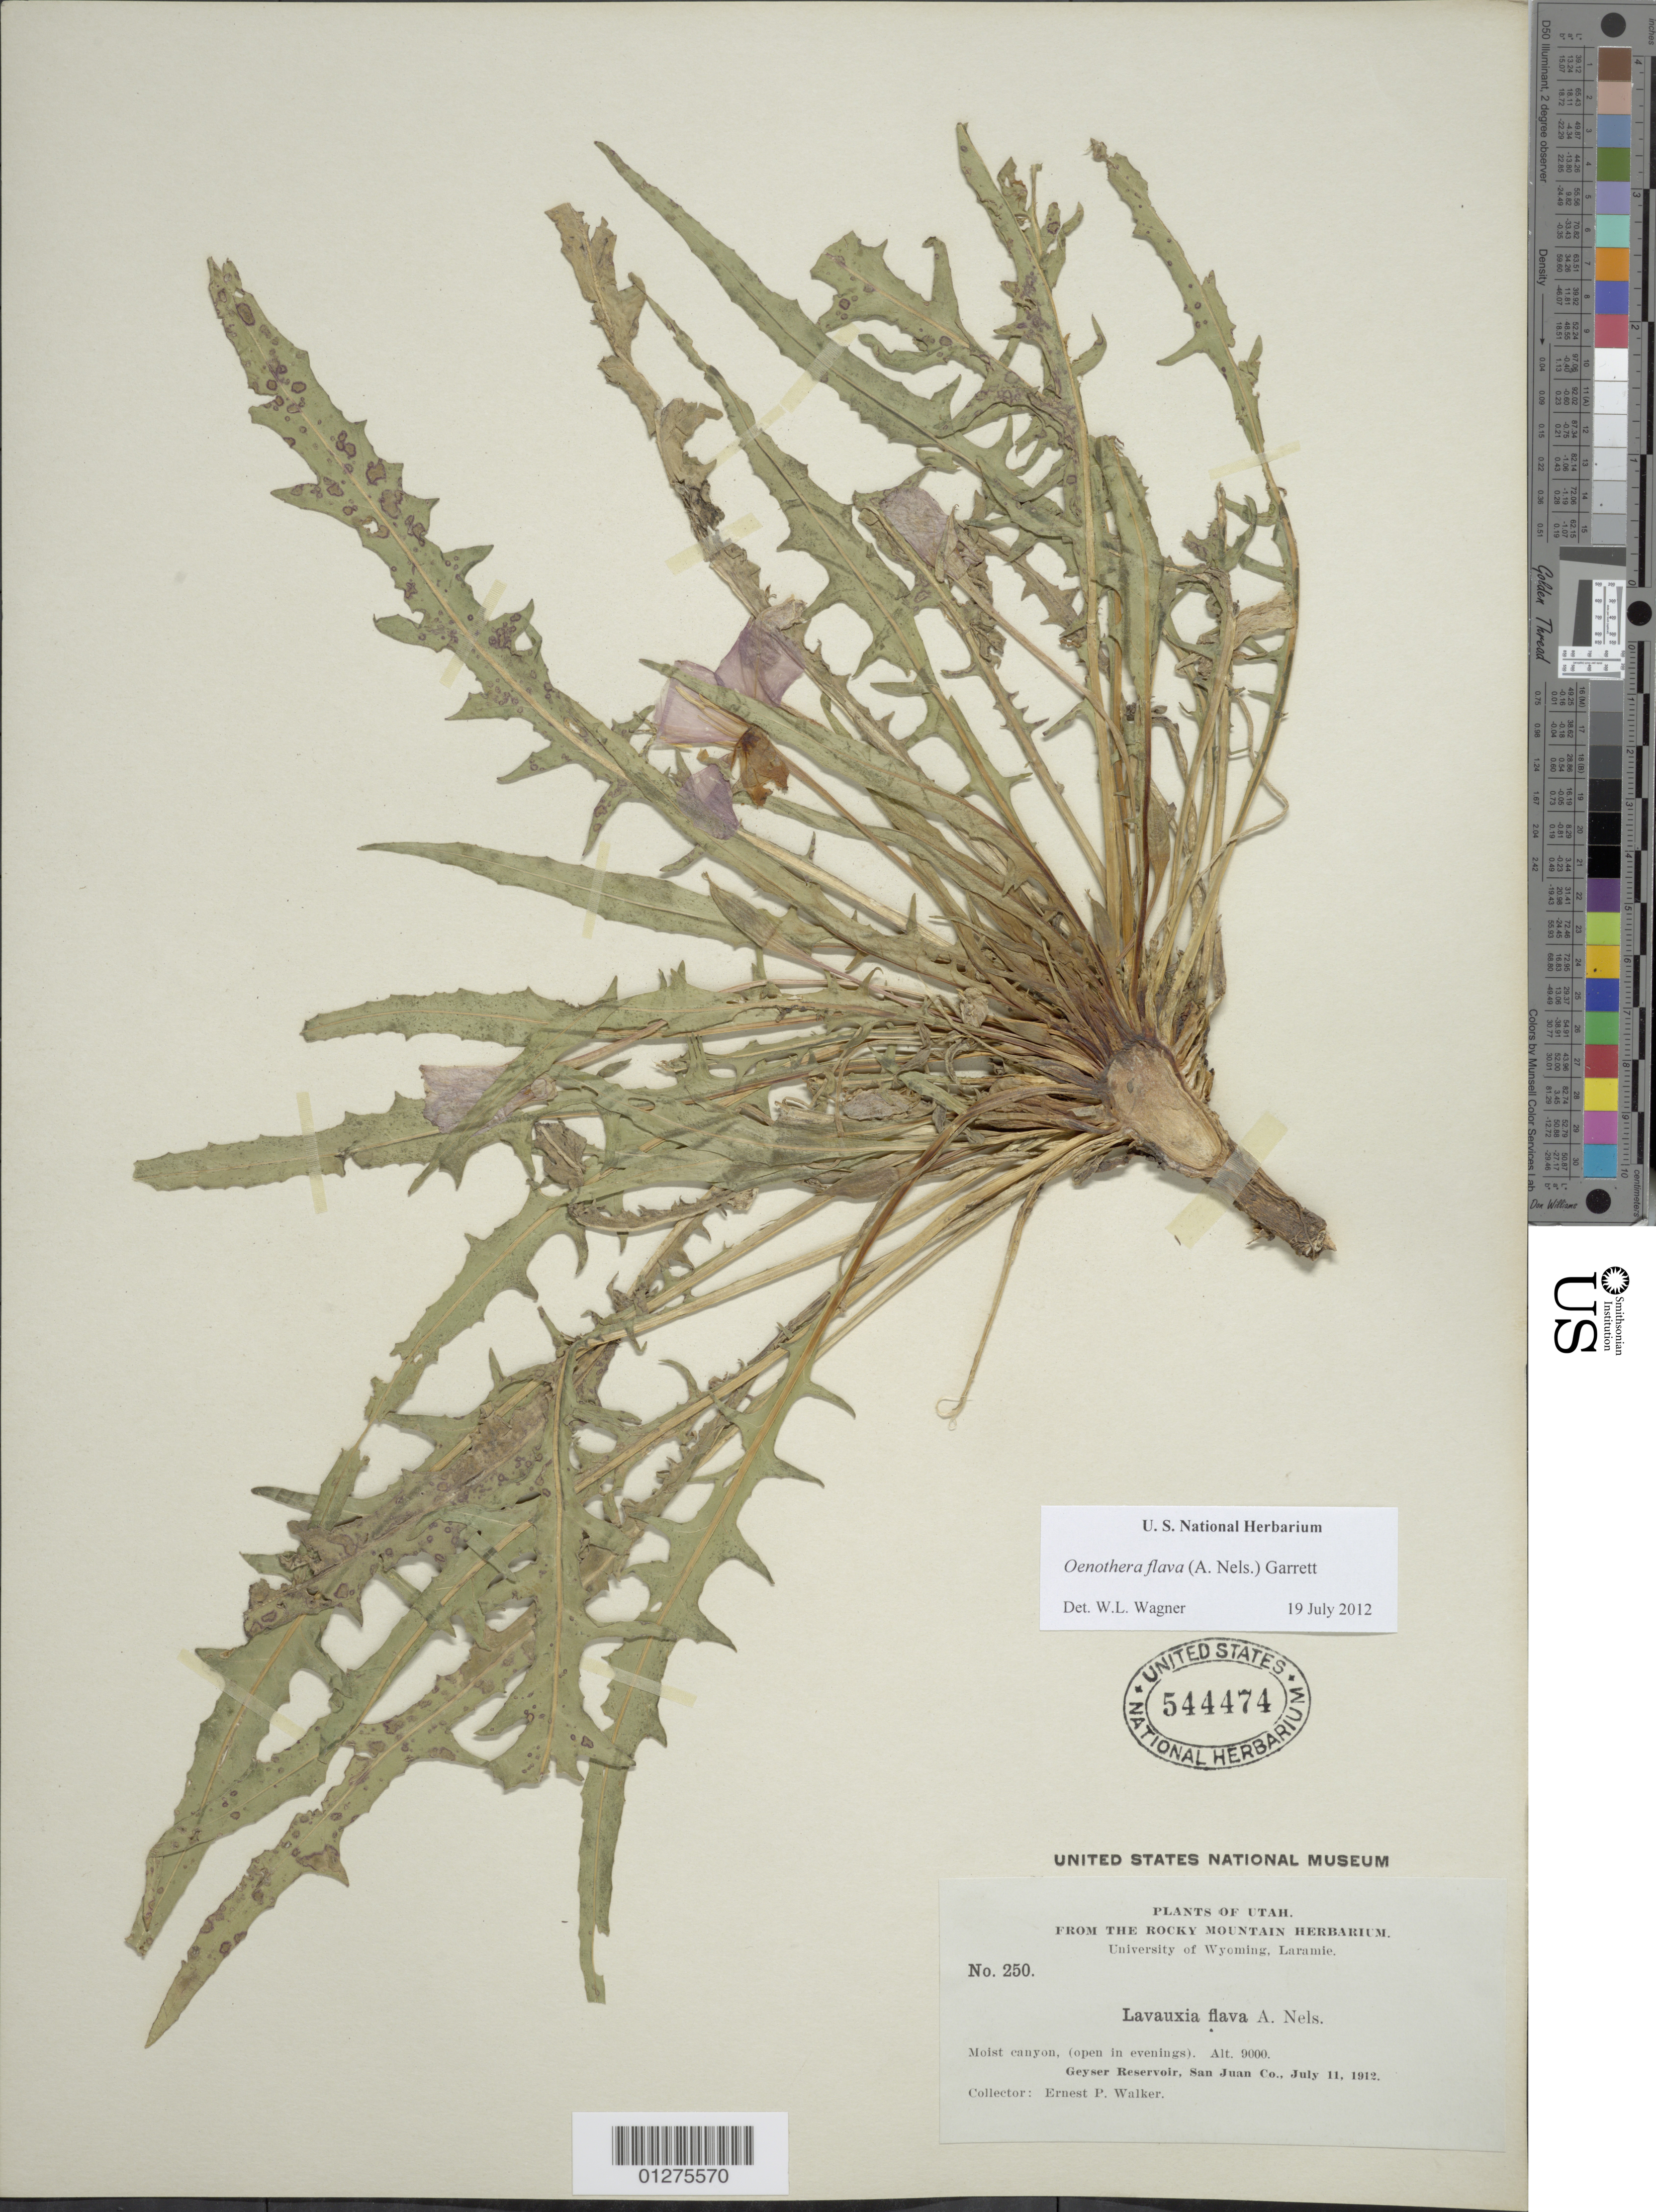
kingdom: Plantae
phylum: Tracheophyta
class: Magnoliopsida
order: Myrtales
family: Onagraceae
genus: Oenothera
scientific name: Oenothera flava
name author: (A. Nelson) Garrett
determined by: Wagner, W. L., (BOT), Smithsonian Institution - National Museum of Natural History (UNITED STATES)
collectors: E. Walker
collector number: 250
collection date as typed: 11 Jul 1912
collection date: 1912-07-11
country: United States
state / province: Utah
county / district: San Juan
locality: Geyser Reservoir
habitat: Moist canyon.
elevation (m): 2743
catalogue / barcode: US 544474